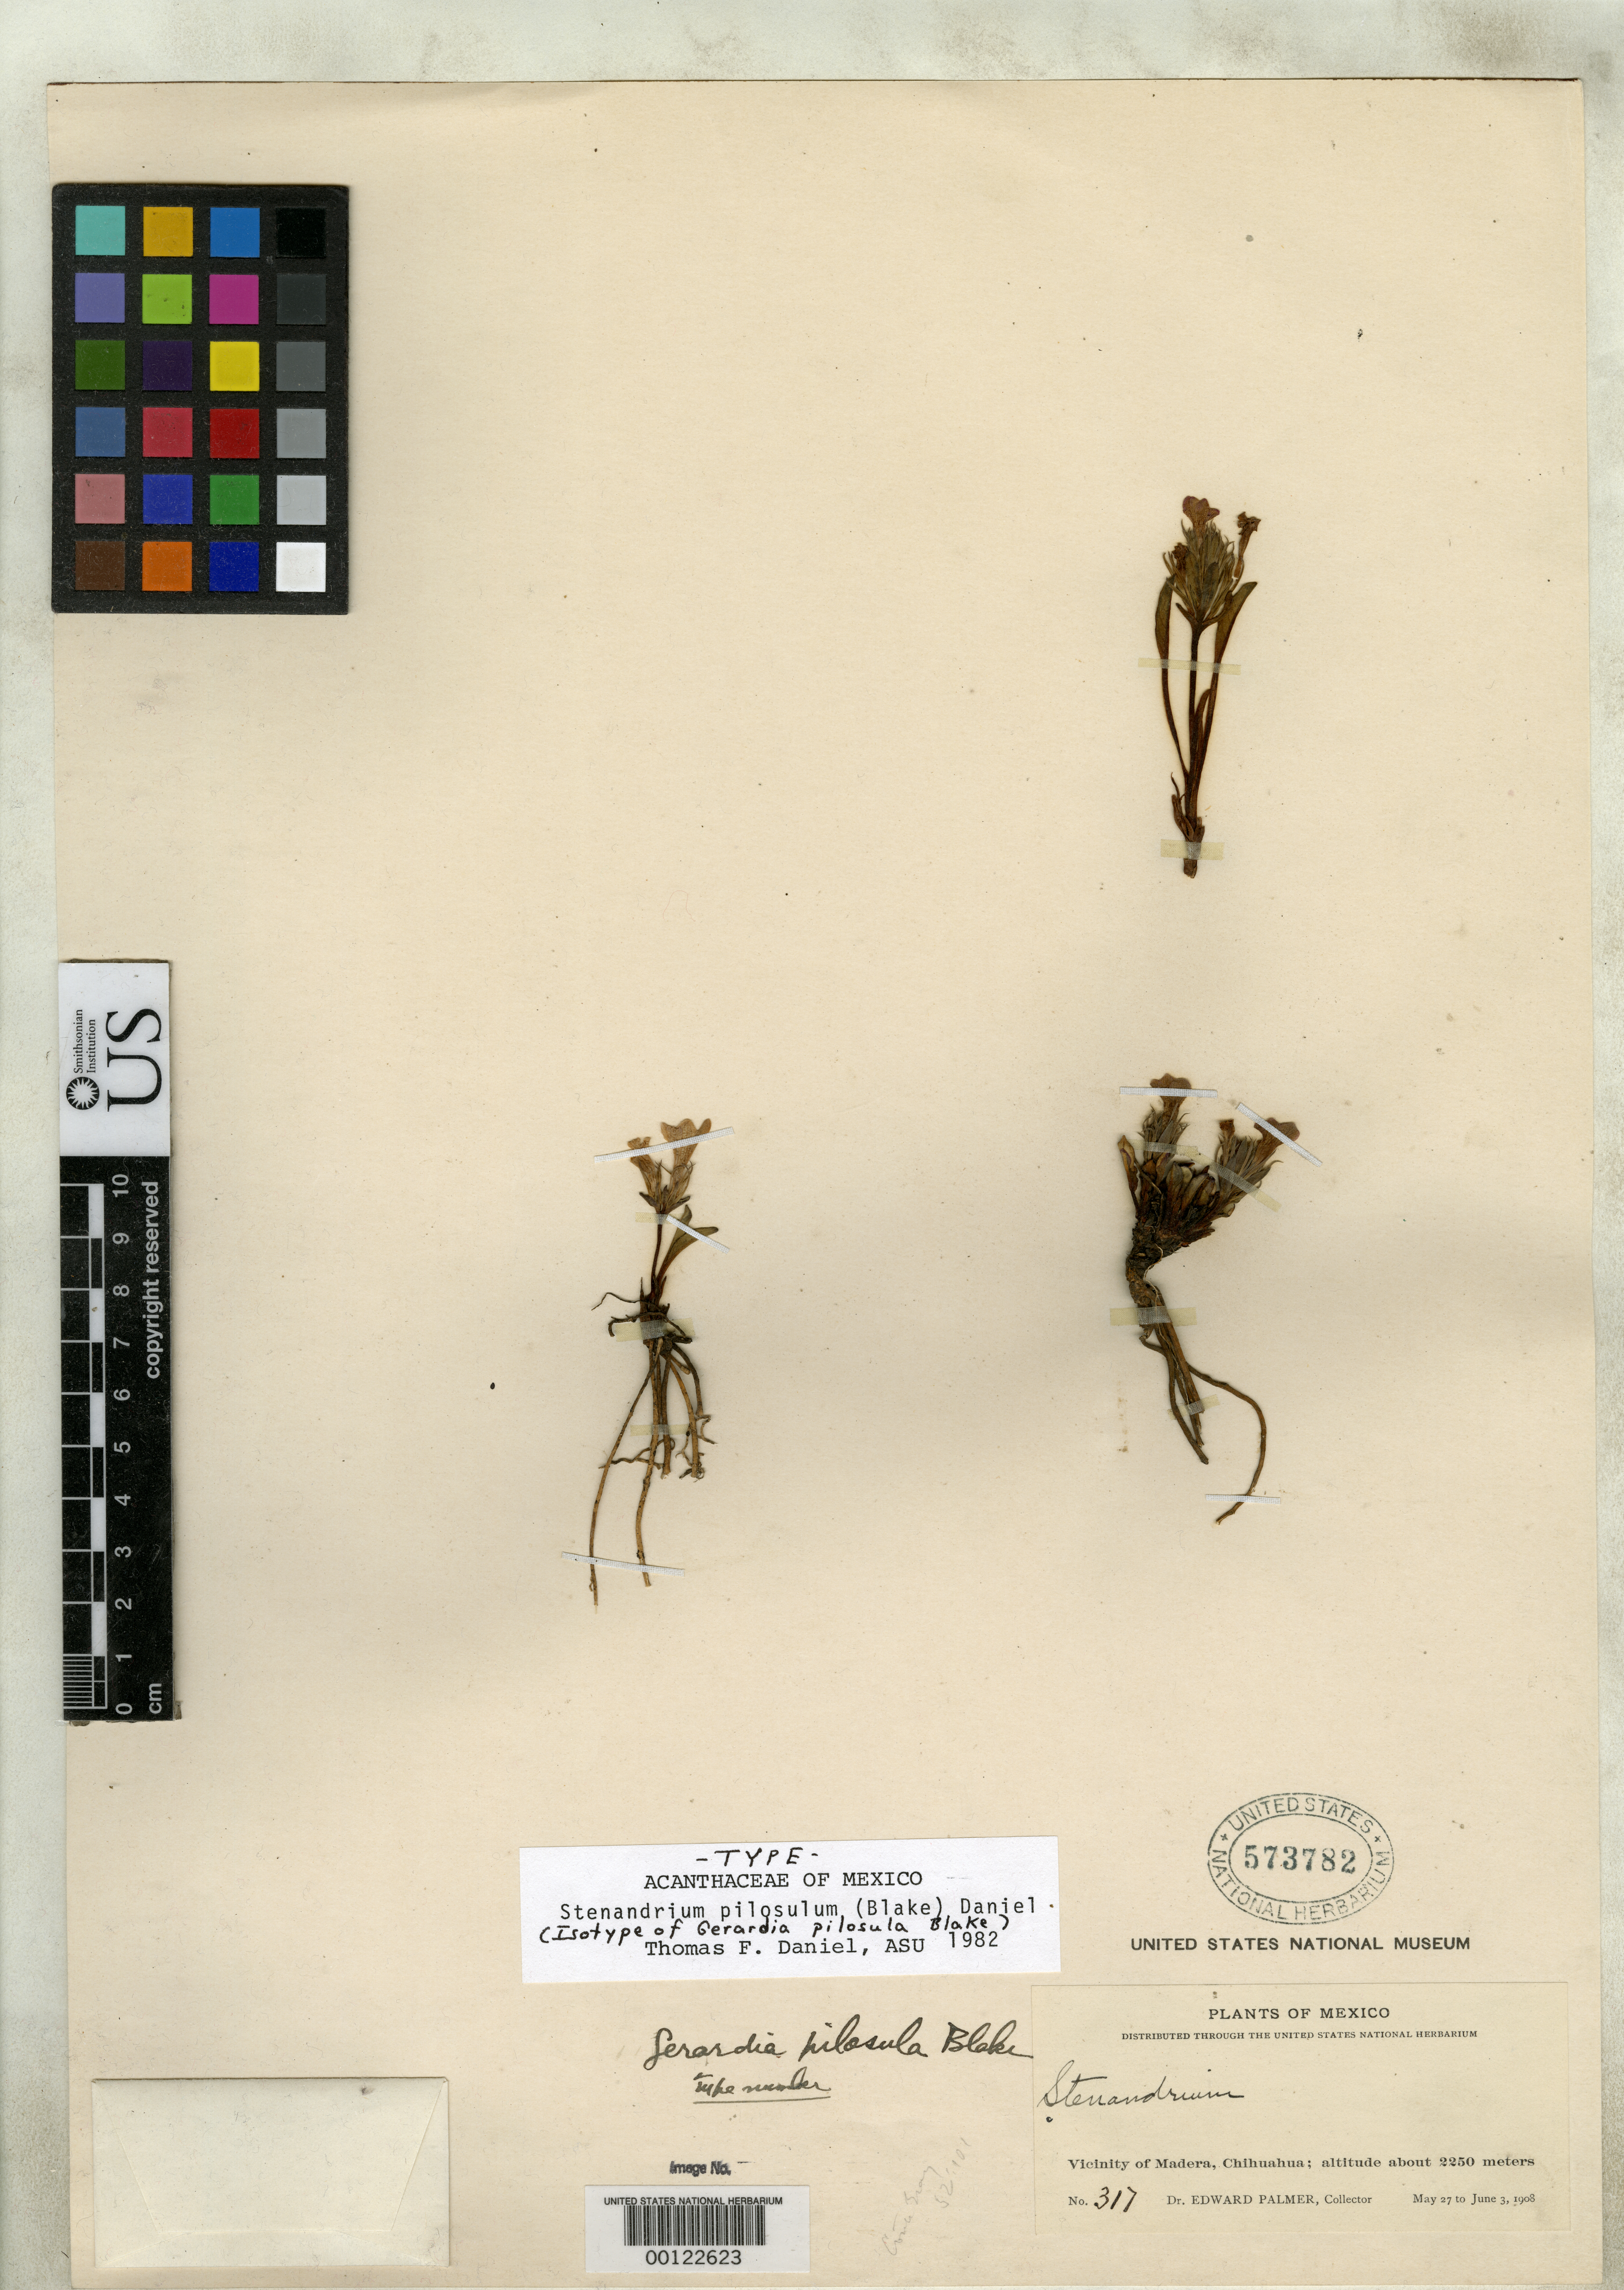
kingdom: Plantae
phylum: Tracheophyta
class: Magnoliopsida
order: Lamiales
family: Acanthaceae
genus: Gerardia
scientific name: Gerardia pilosula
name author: S.F. Blake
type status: Isotype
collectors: E. Palmer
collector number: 317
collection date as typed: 27 May 1908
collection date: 1908-05-27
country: Mexico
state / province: Chihuahua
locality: Madera.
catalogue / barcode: US 573782